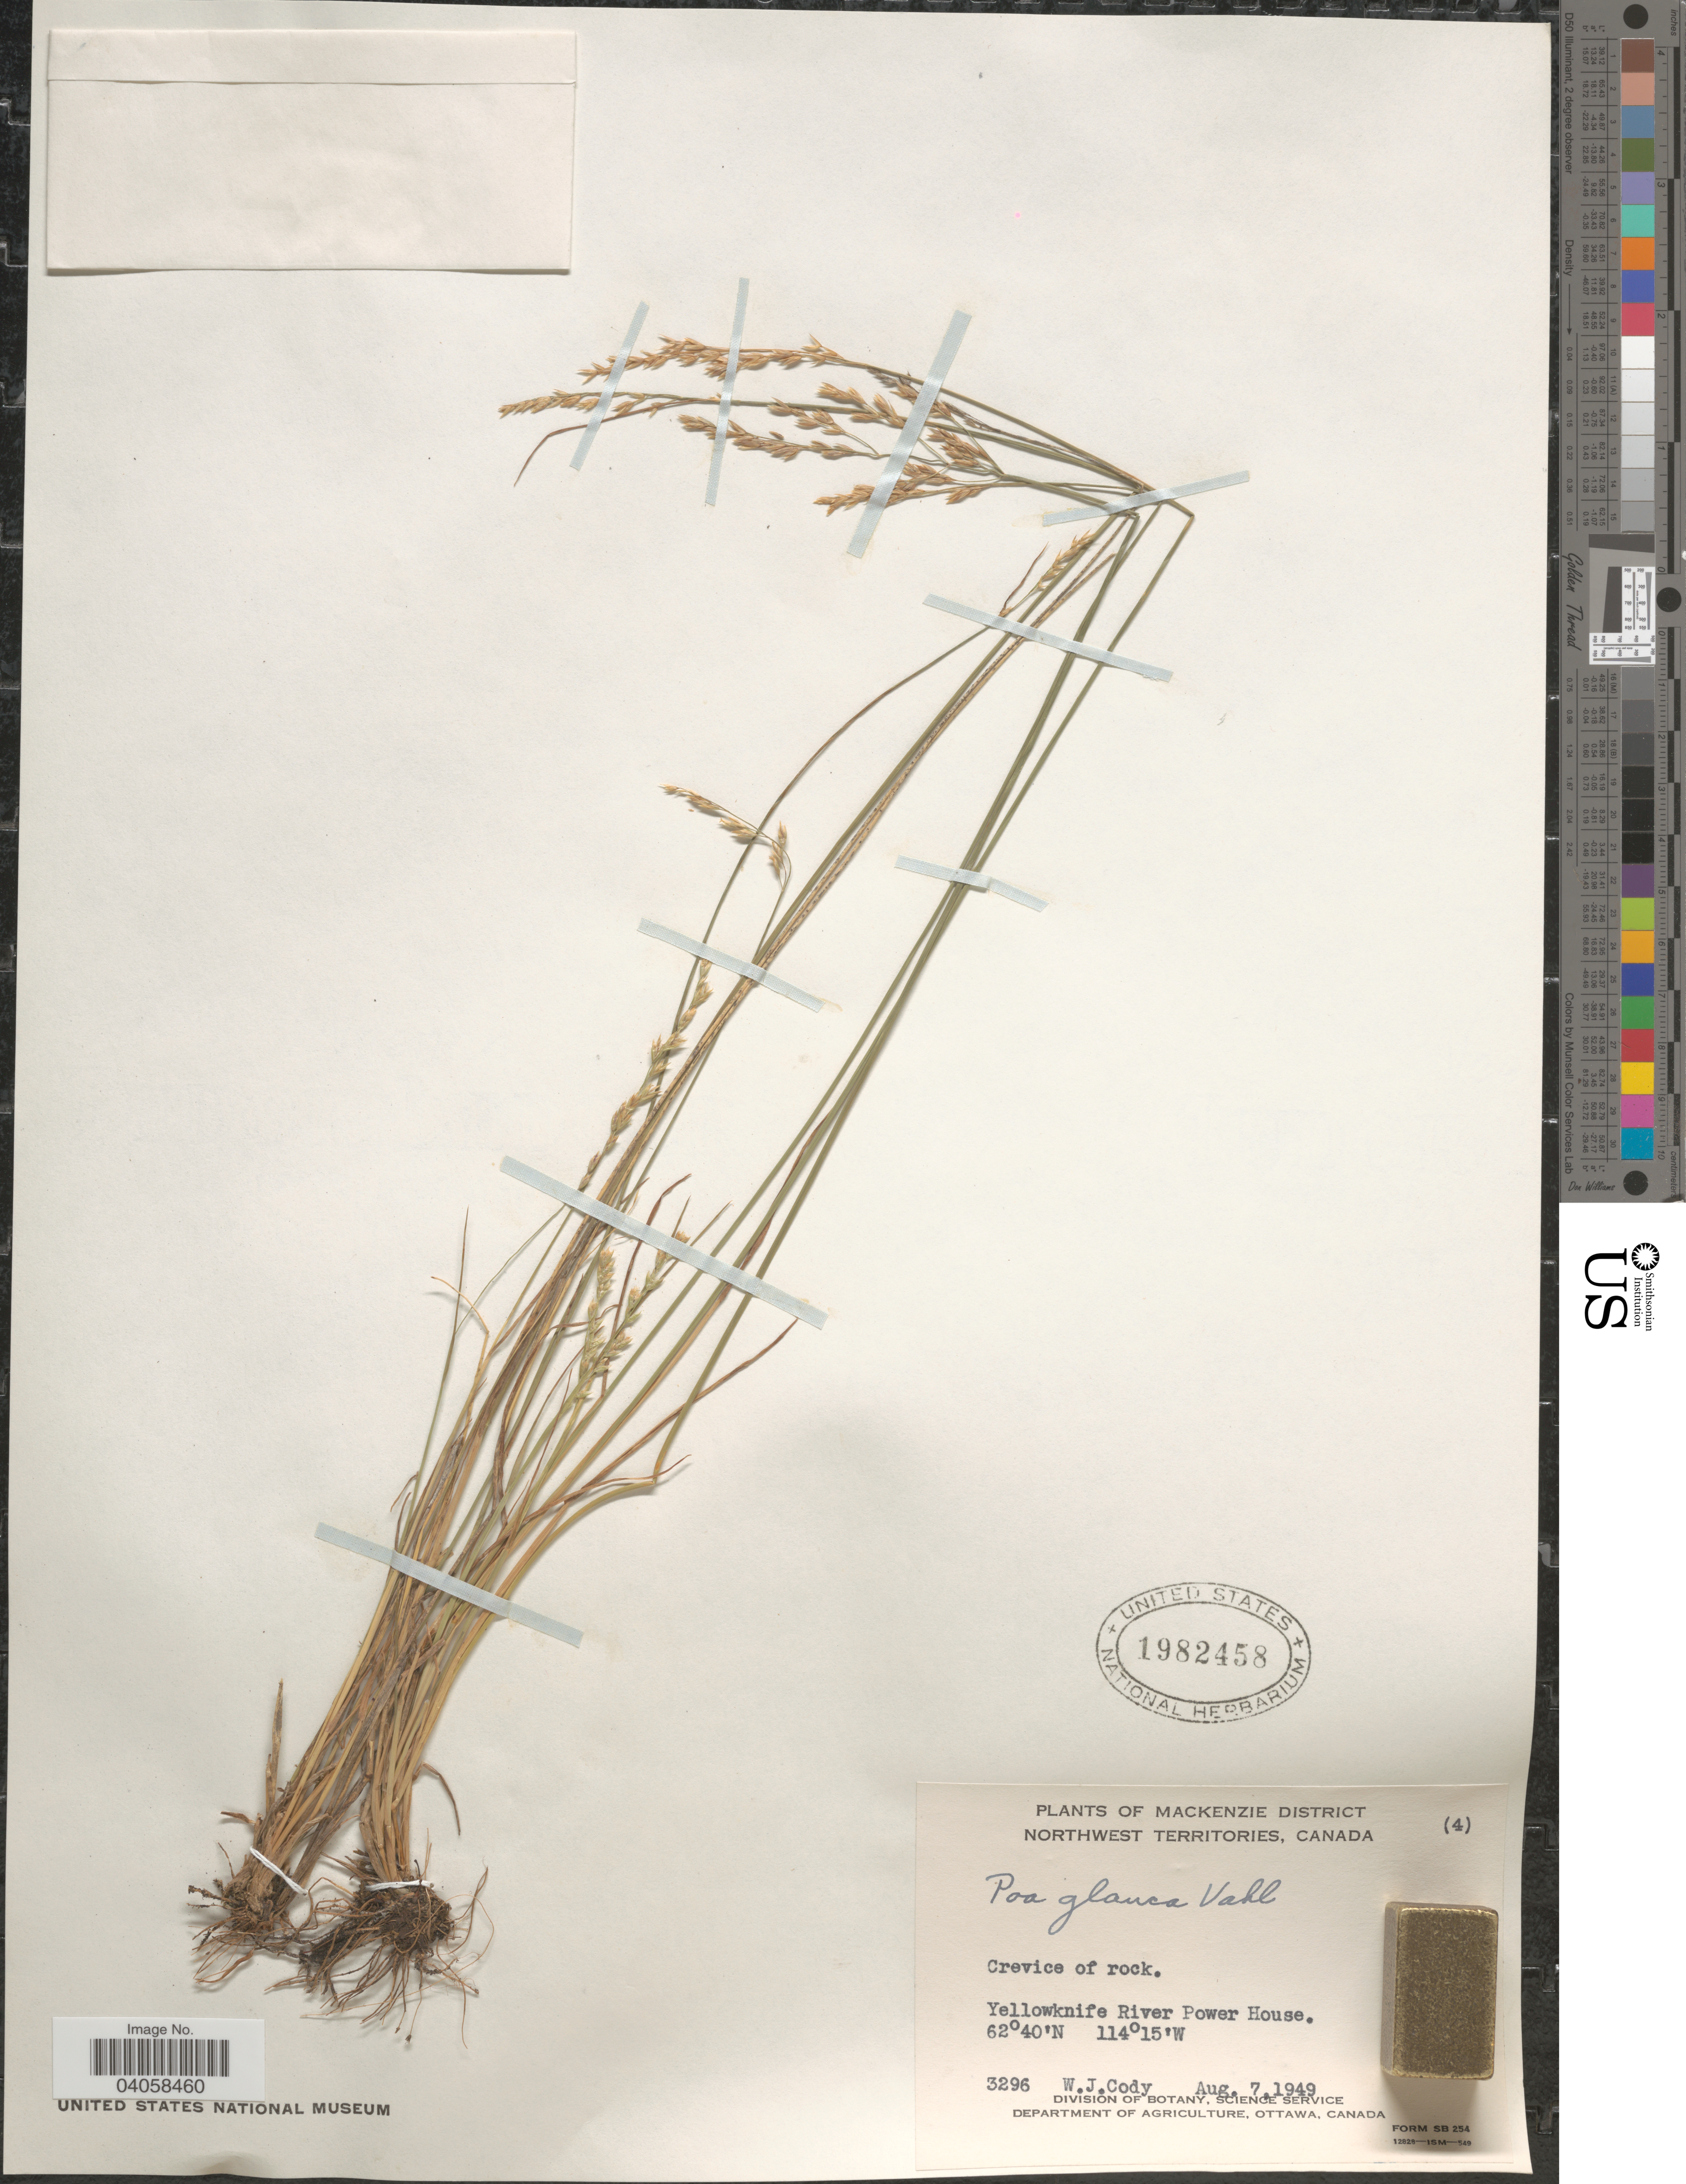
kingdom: Plantae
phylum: Tracheophyta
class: Liliopsida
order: Poales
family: Poaceae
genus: Poa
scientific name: Poa glauca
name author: Vahl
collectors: W. Cody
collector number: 3296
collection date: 1949-08-07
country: Canada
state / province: Northwest Territories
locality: Mackenzie District. Yellowknife River Power House.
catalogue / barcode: US 1982458